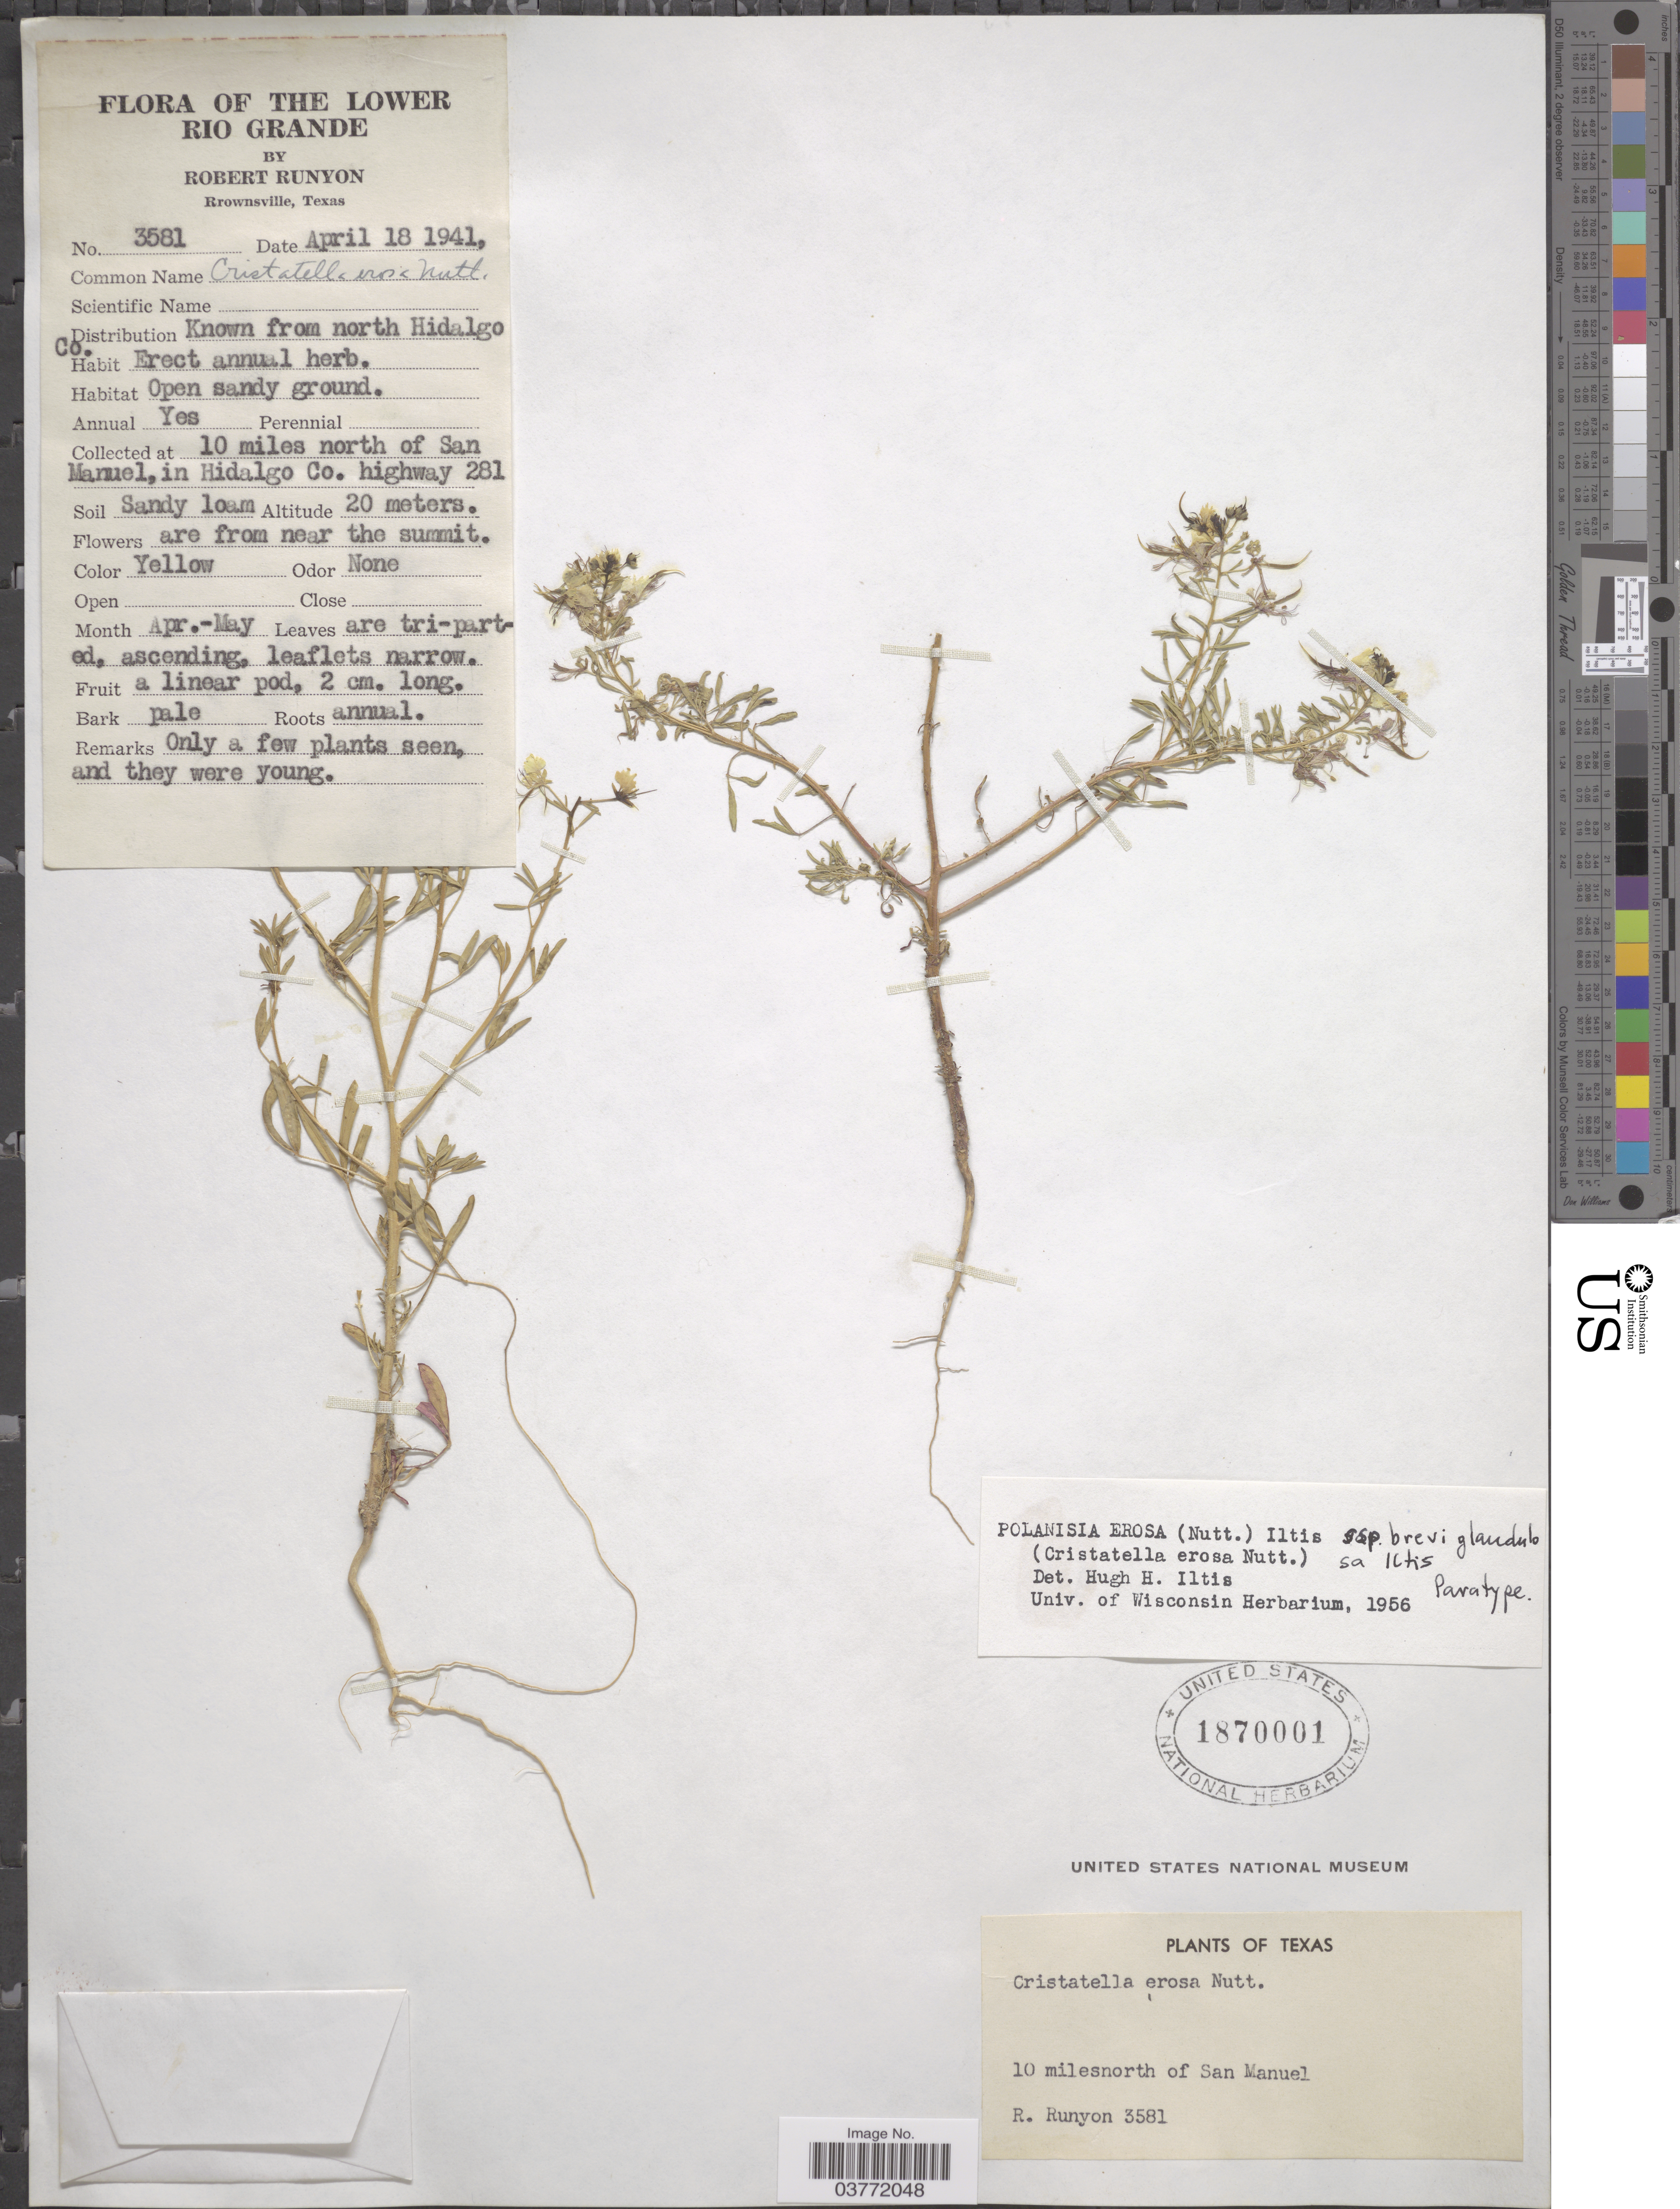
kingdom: Plantae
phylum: Tracheophyta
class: Magnoliopsida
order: Brassicales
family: Cleomaceae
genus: Polanisia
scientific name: Polanisia erosa subsp. breviglandulosa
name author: Iltis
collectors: R. Runyon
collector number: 3581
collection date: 1941-04-18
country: United States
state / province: Texas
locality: The Lower Rio Grande. Rrownsville. 10 miles north of San Manuel, Hidalgo Co. highway 281.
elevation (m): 20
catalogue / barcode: US 1870001